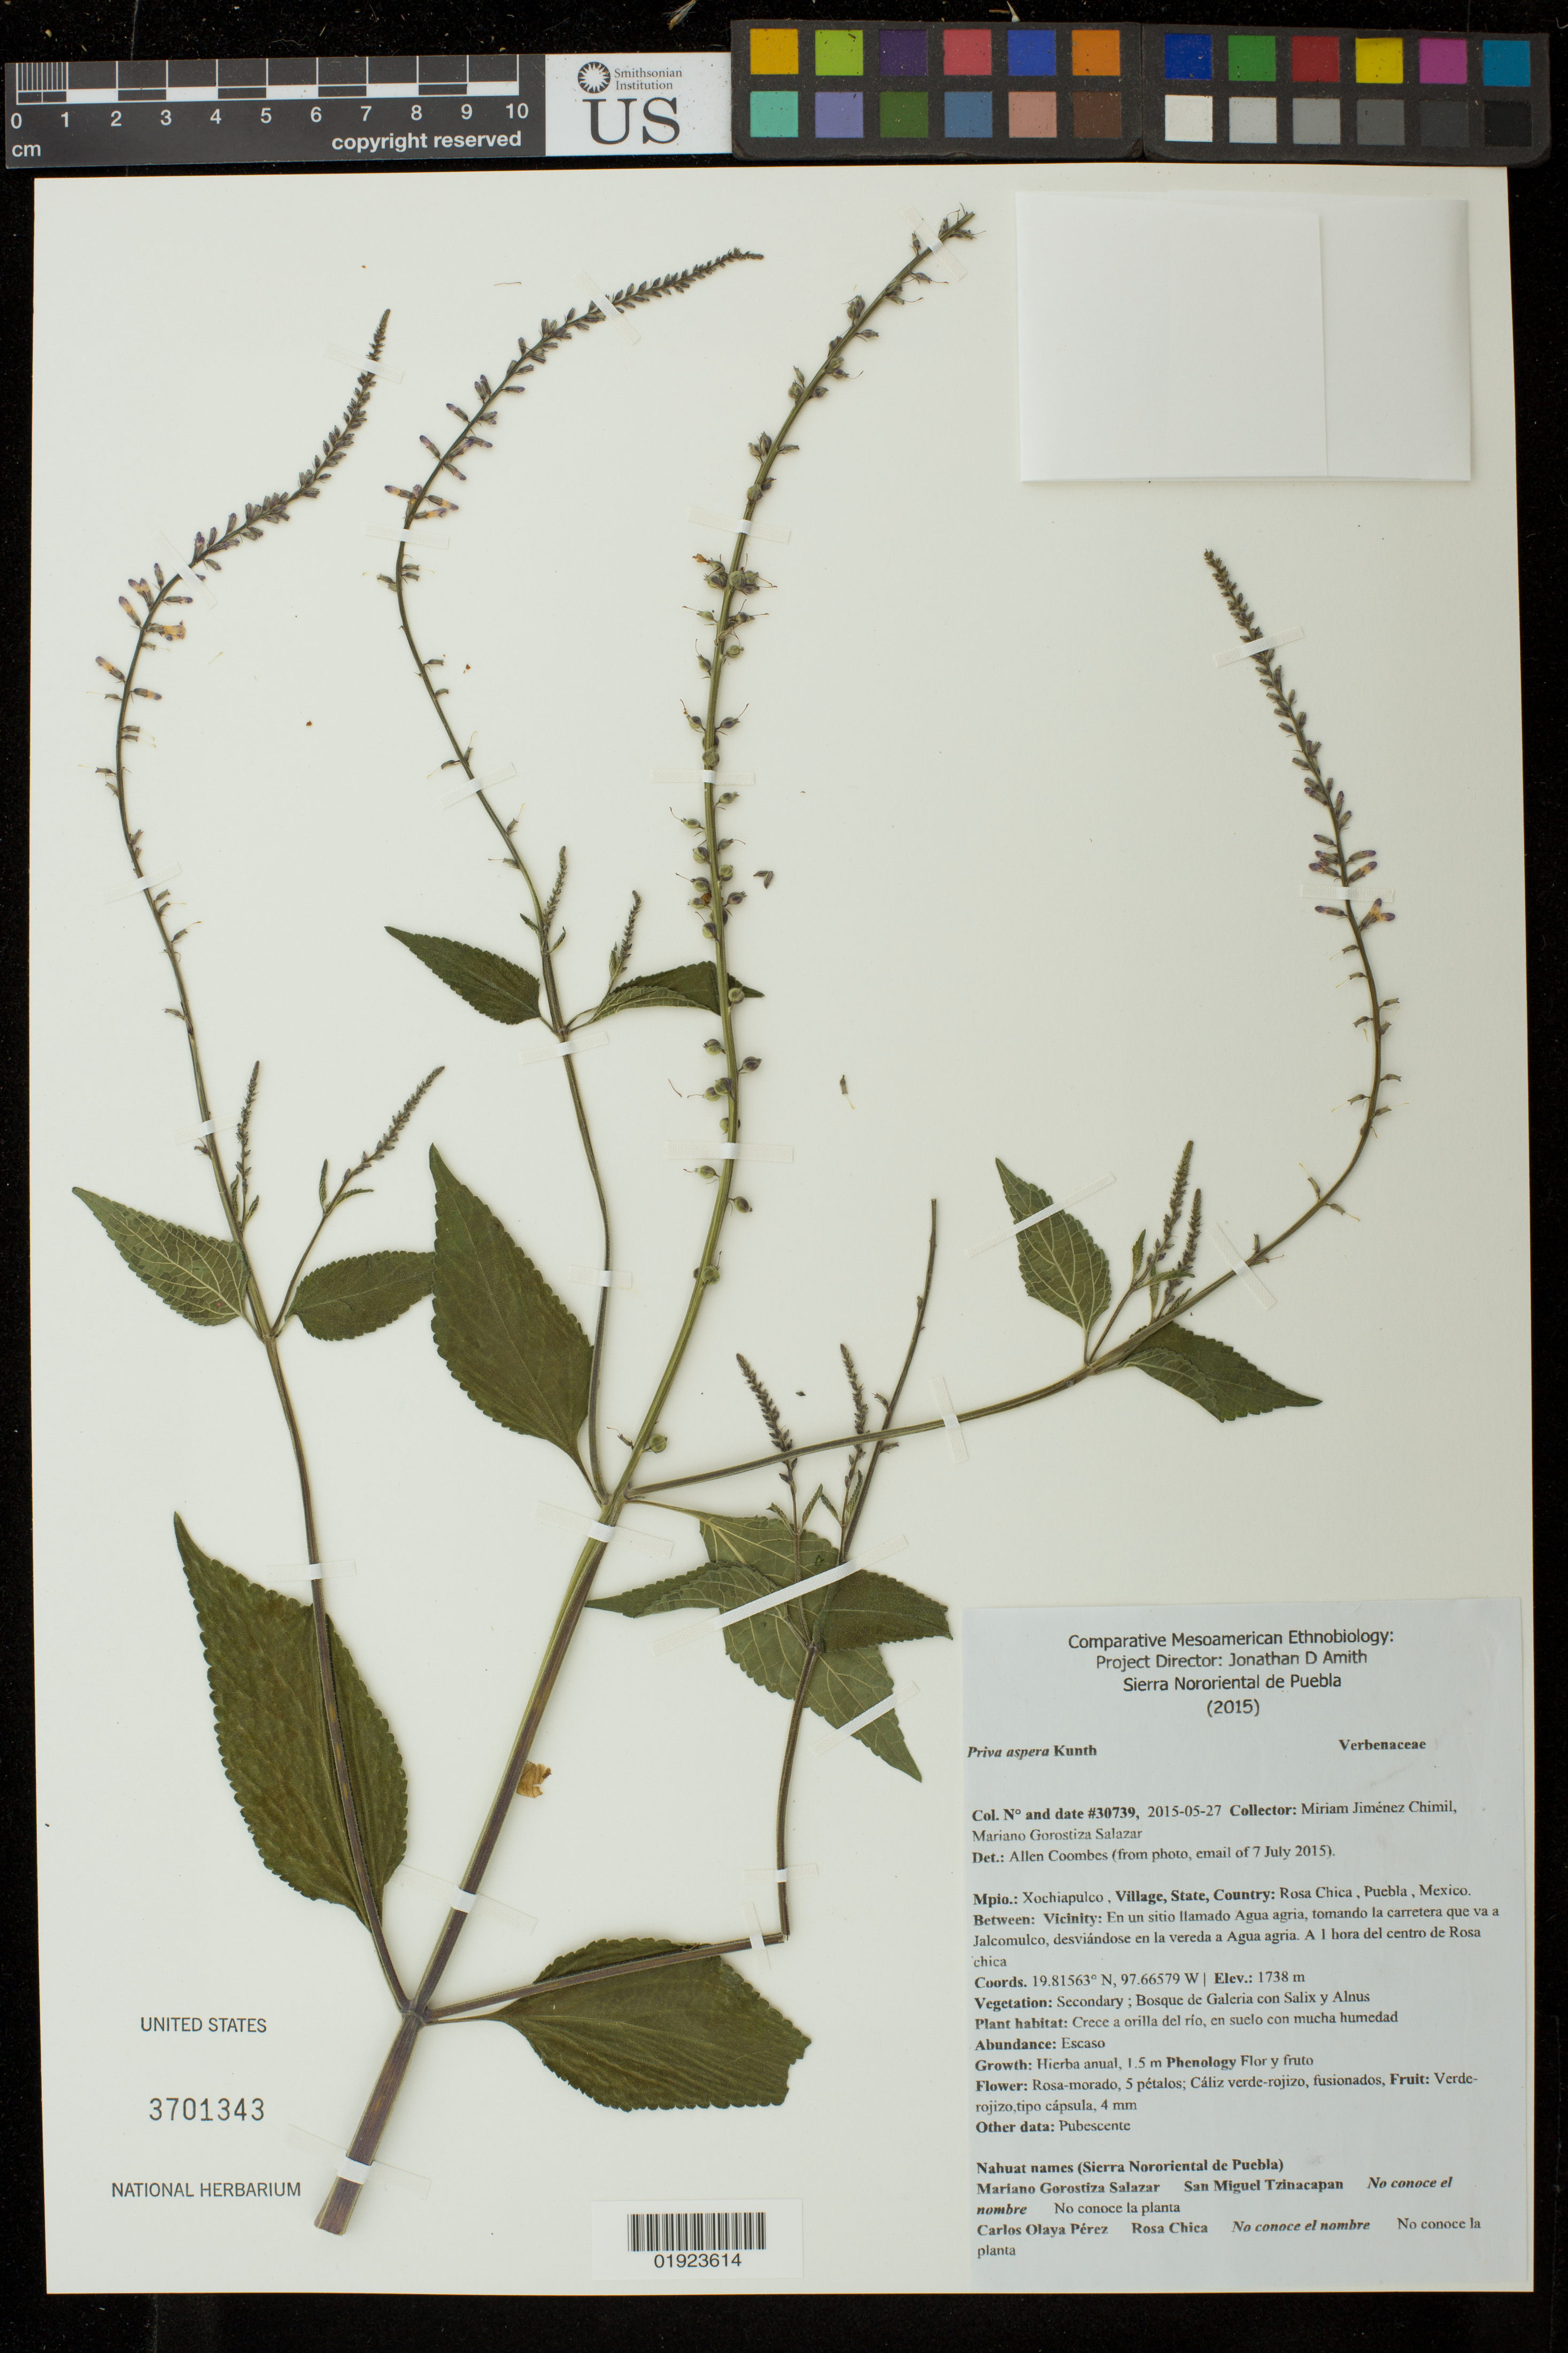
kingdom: Plantae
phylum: Tracheophyta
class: Magnoliopsida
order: Lamiales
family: Verbenaceae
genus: Priva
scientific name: Priva aspera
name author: Kunth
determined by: Coombes, Allen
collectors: M. Jiménez Chimil & M. Salazar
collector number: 30739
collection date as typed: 2015-05-27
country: Mexico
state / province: Puebla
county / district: Xochiapulco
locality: Rosa Chica, Puebla, Mexico. En un sitio Ilamado Agua agria, tomando la carretera que va a Jalcomulco, desviandose en la vereda a Agua agria. A 1 hora del centro de Rosa chica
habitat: Secondary; bosque de Galeria con Salix y Alnus, crece a orilla del rio, en suelo con much ahumedad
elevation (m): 1738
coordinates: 19.81563N, 97.66579W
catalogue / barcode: US 3701343